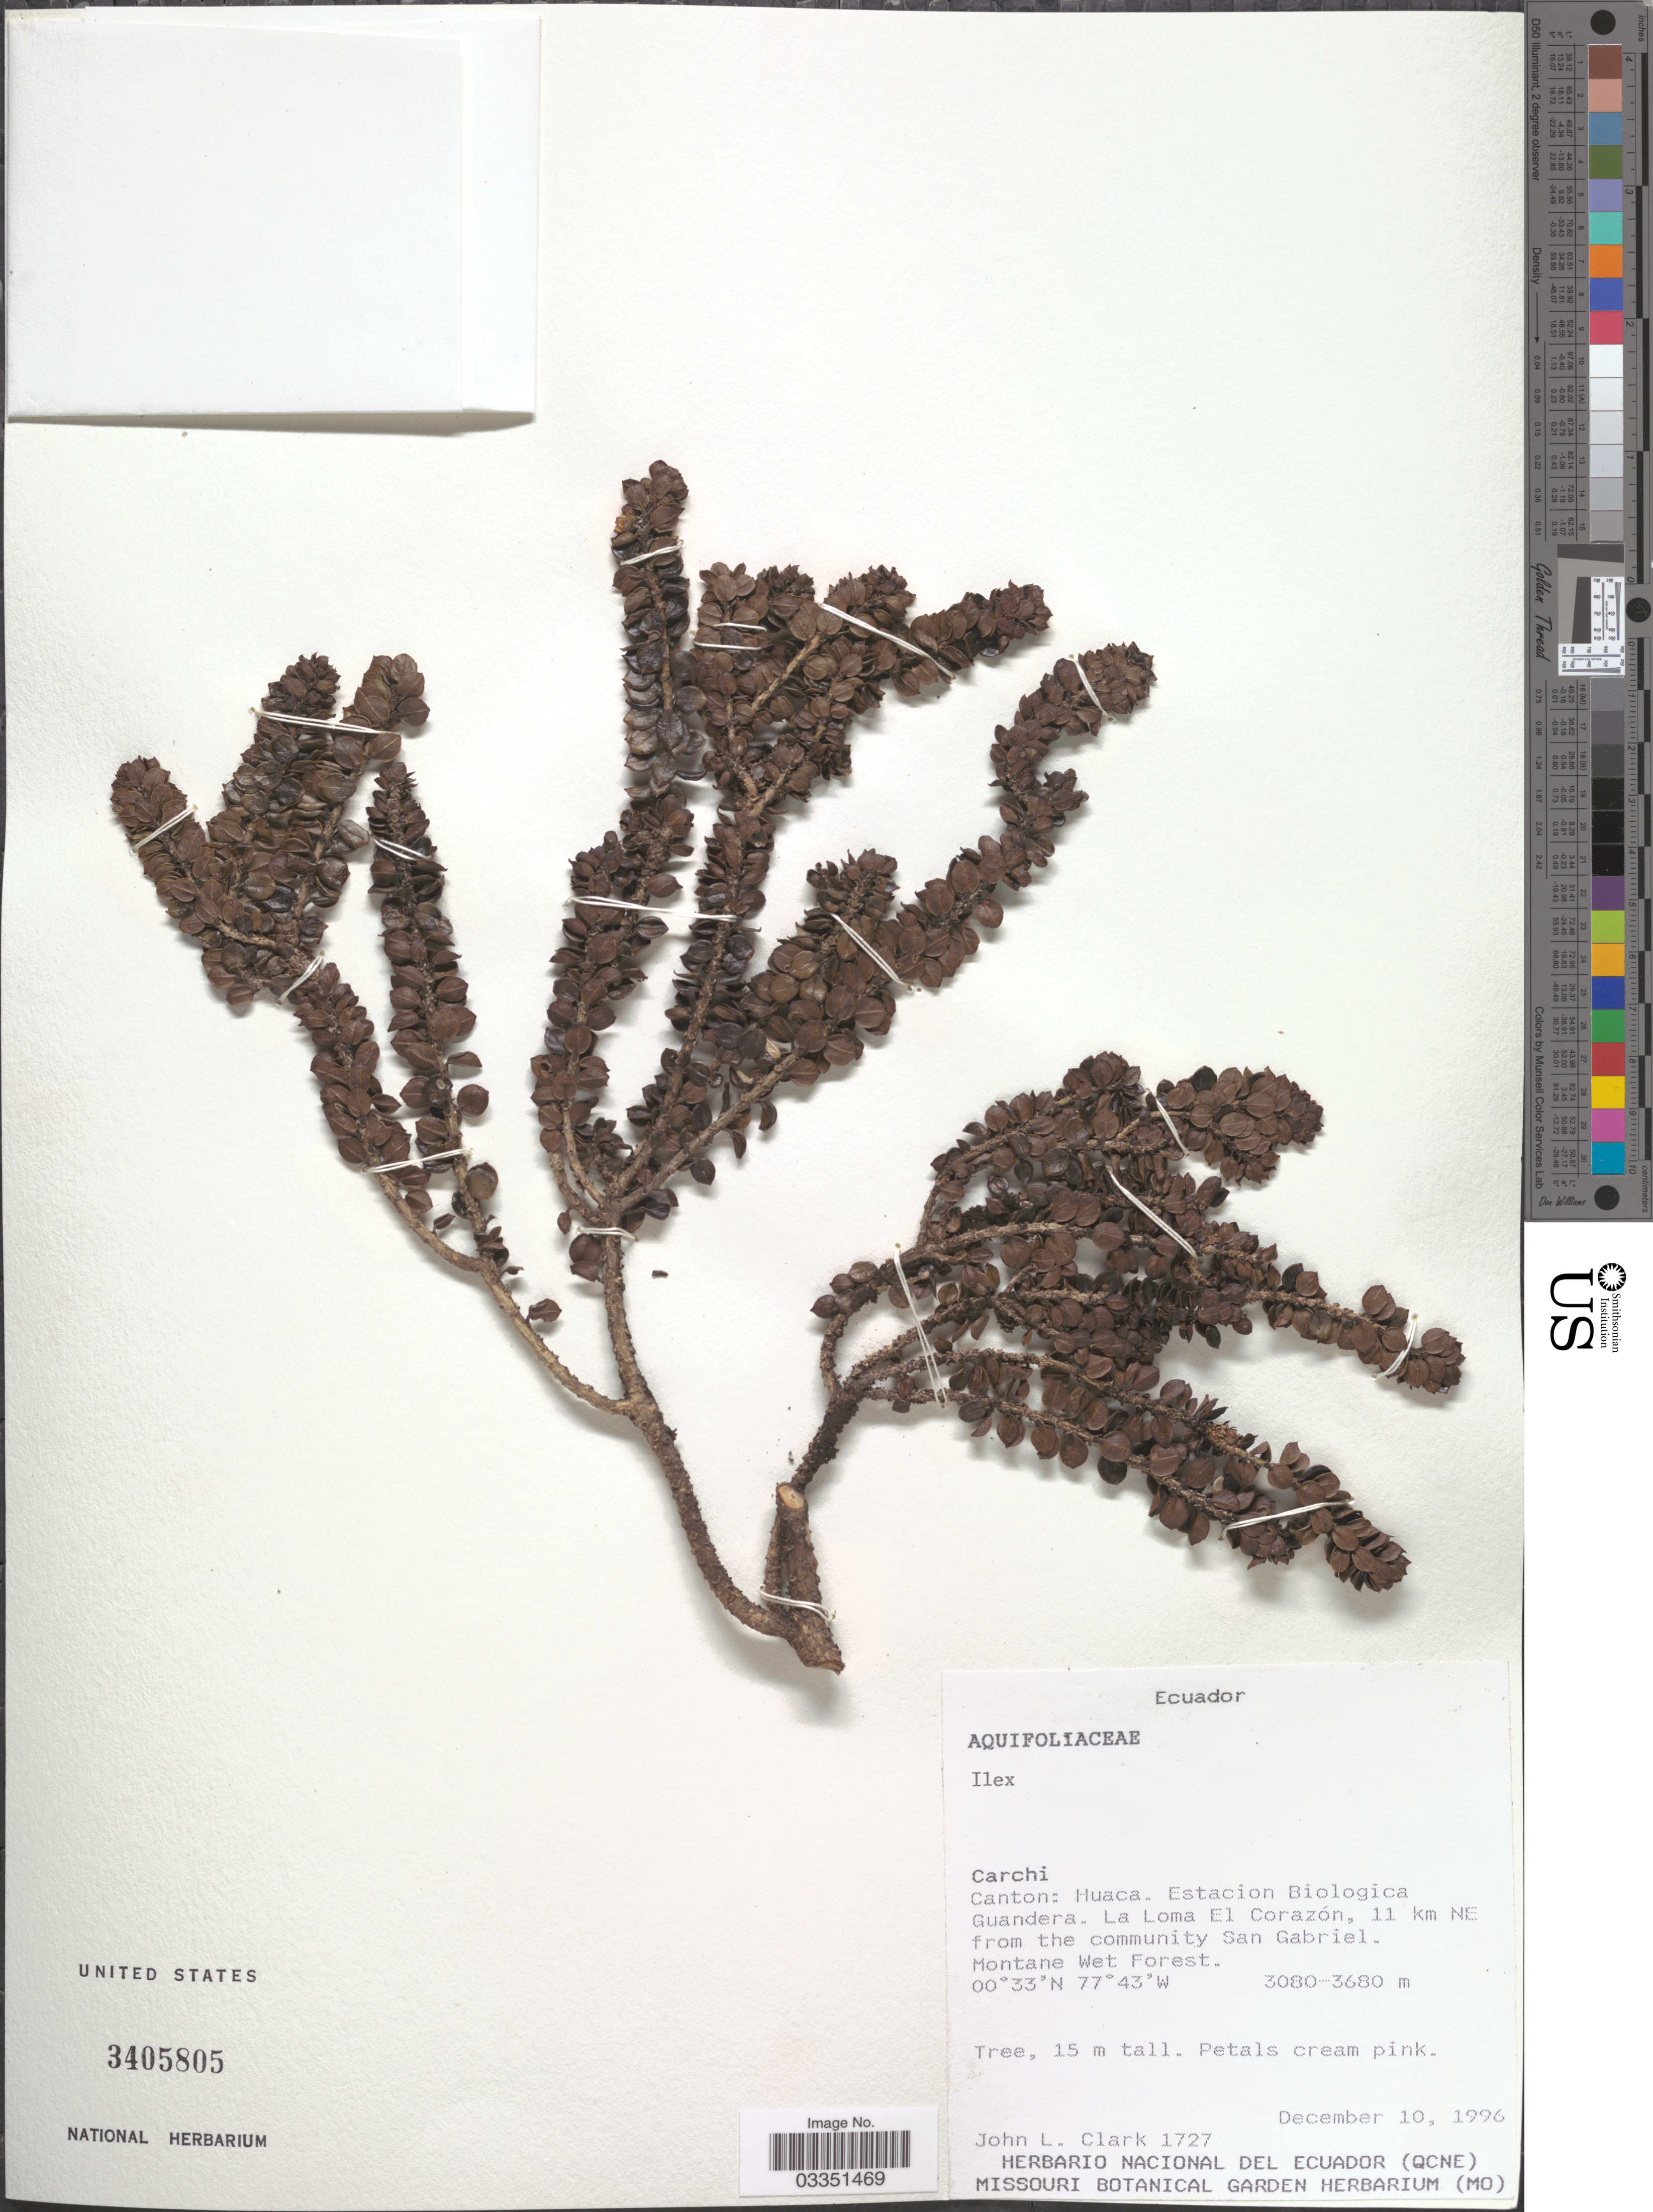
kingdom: Plantae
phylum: Tracheophyta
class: Magnoliopsida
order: Aquifoliales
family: Aquifoliaceae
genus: Ilex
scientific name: Ilex sp.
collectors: J. L. Clark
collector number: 1727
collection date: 1996-12-10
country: Ecuador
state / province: Carchi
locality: Canton: Huaca. Estacion Biologica Guandera. La Loma El Corazón, 11 km NE from the community San Gabriel.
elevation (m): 3080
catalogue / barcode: US 3405805